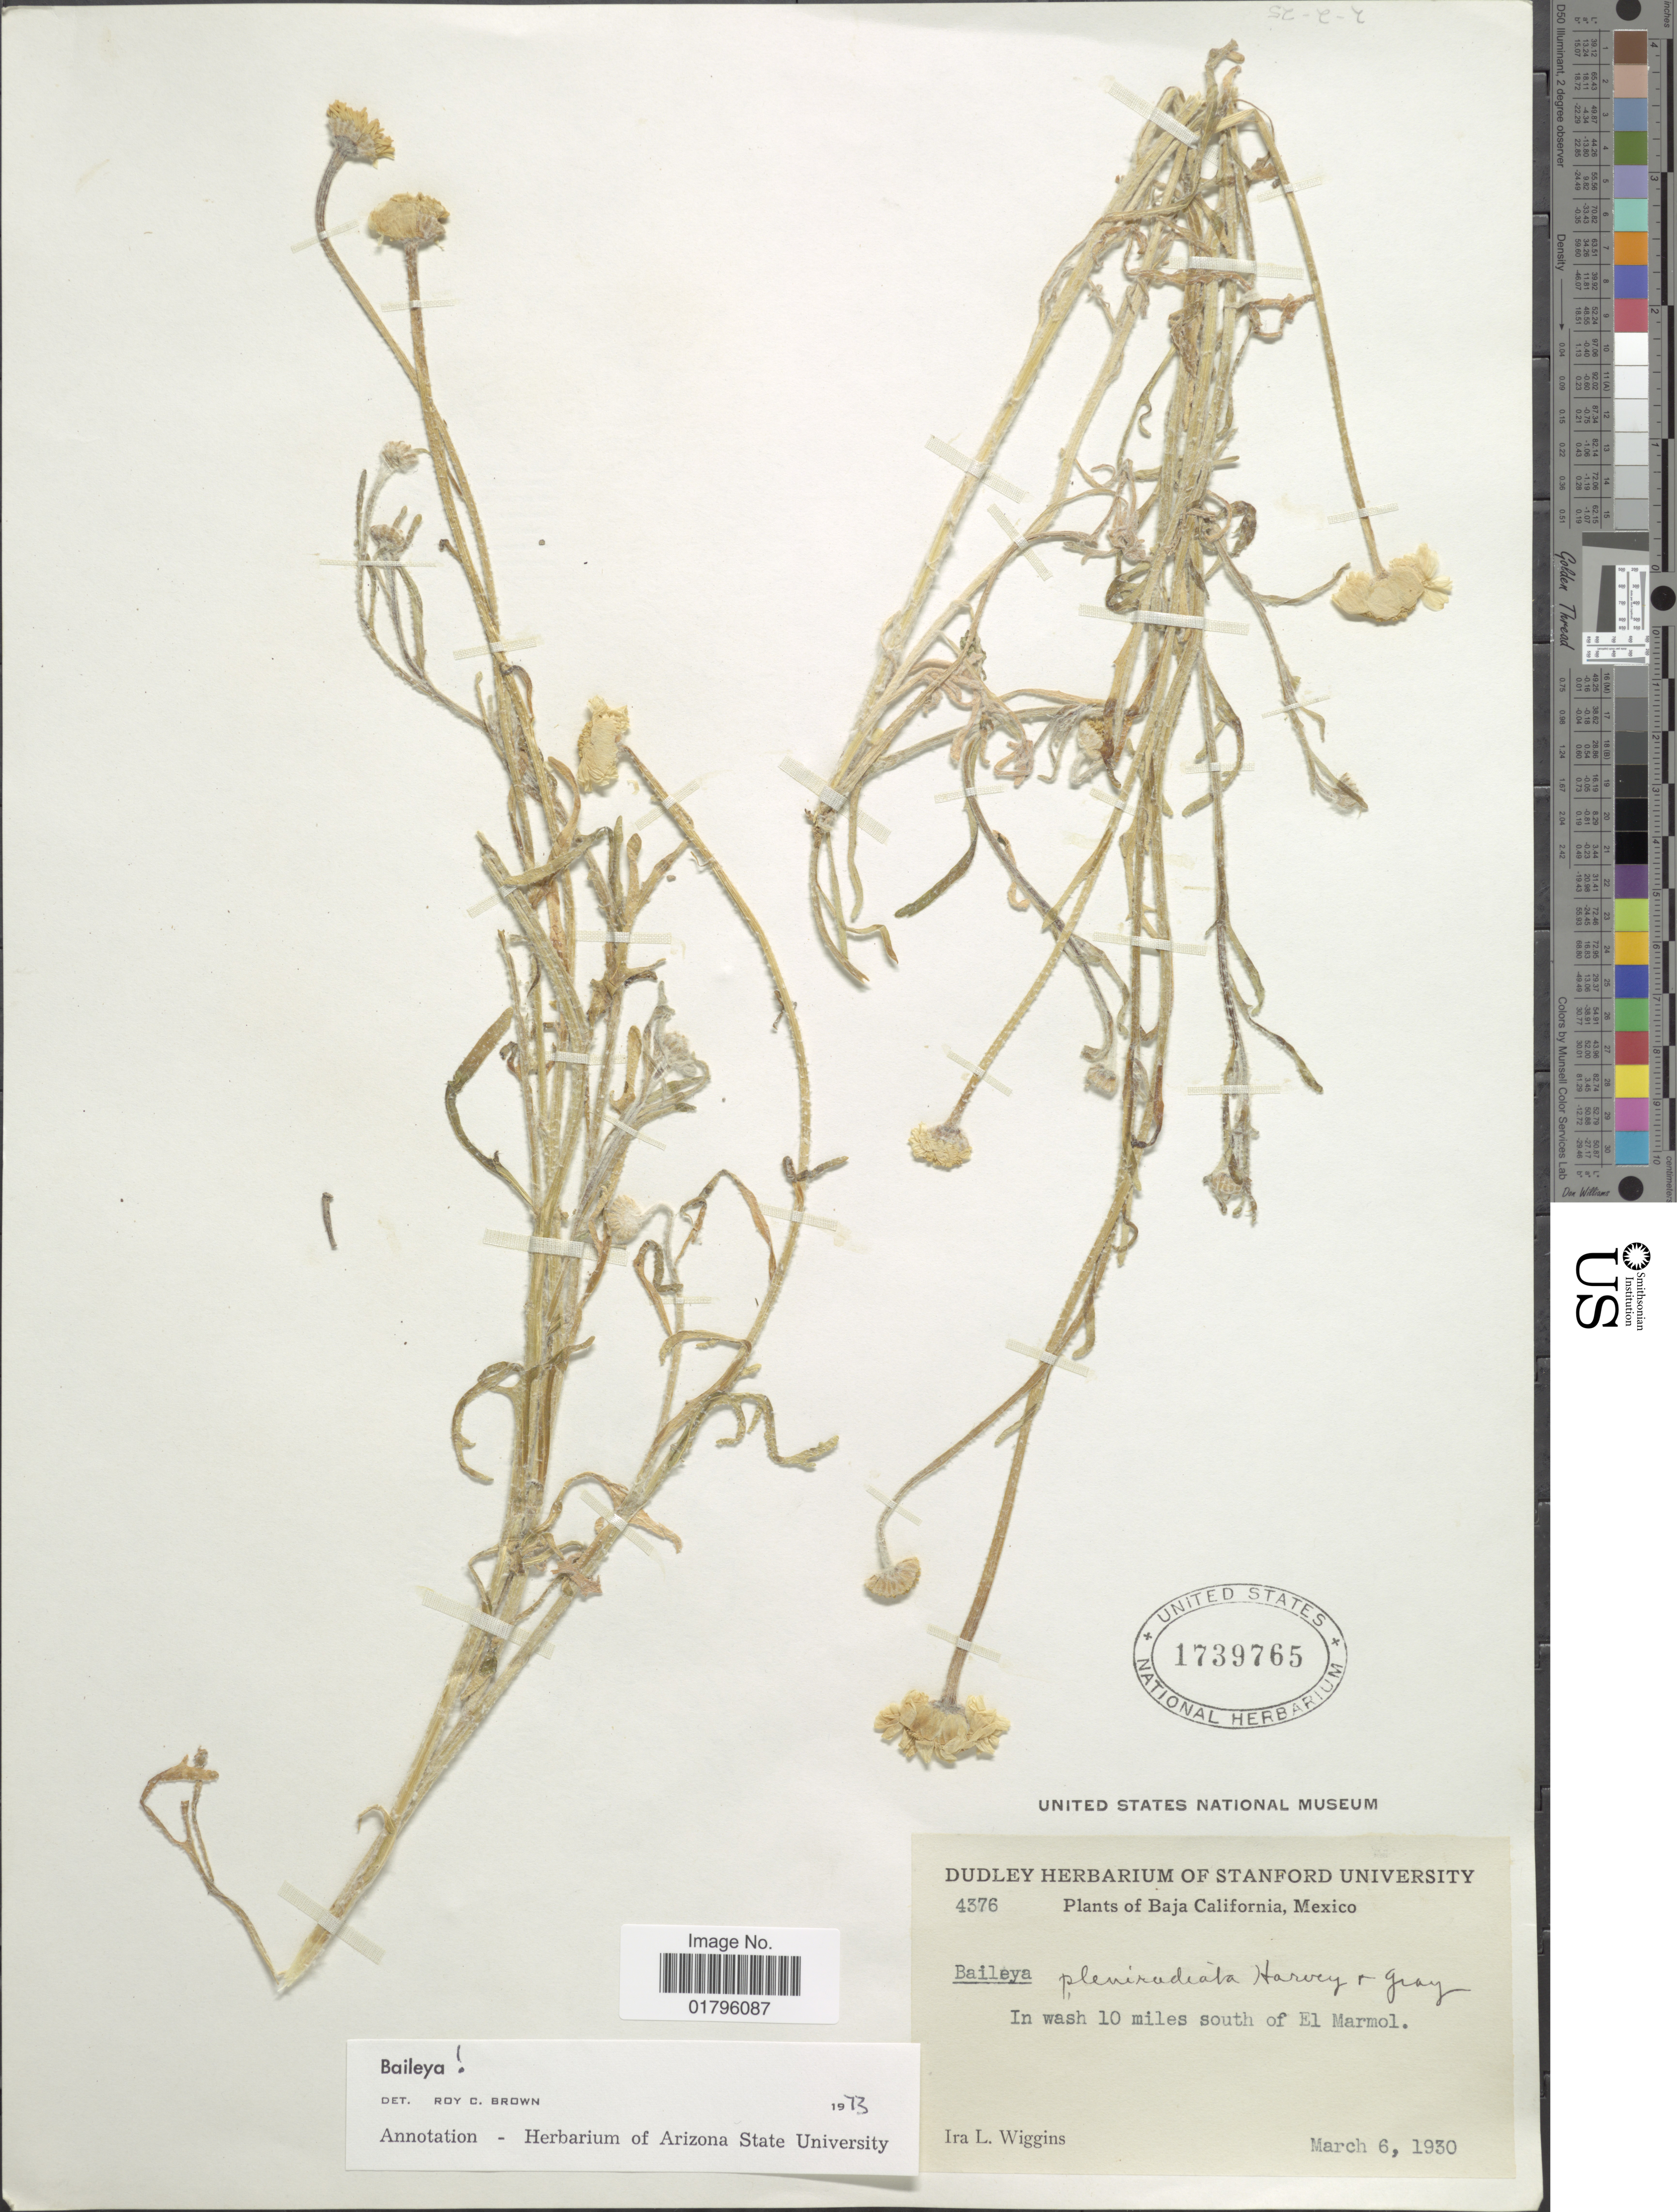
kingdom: Plantae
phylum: Tracheophyta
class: Magnoliopsida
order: Asterales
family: Asteraceae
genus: Baileya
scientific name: Baileya pleniradiata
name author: Harv. & A. Gray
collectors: I. L. Wiggins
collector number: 4376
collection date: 1930-03-06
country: Mexico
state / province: Baja California Sur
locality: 10 miles south of El Marmol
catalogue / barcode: US 1739765